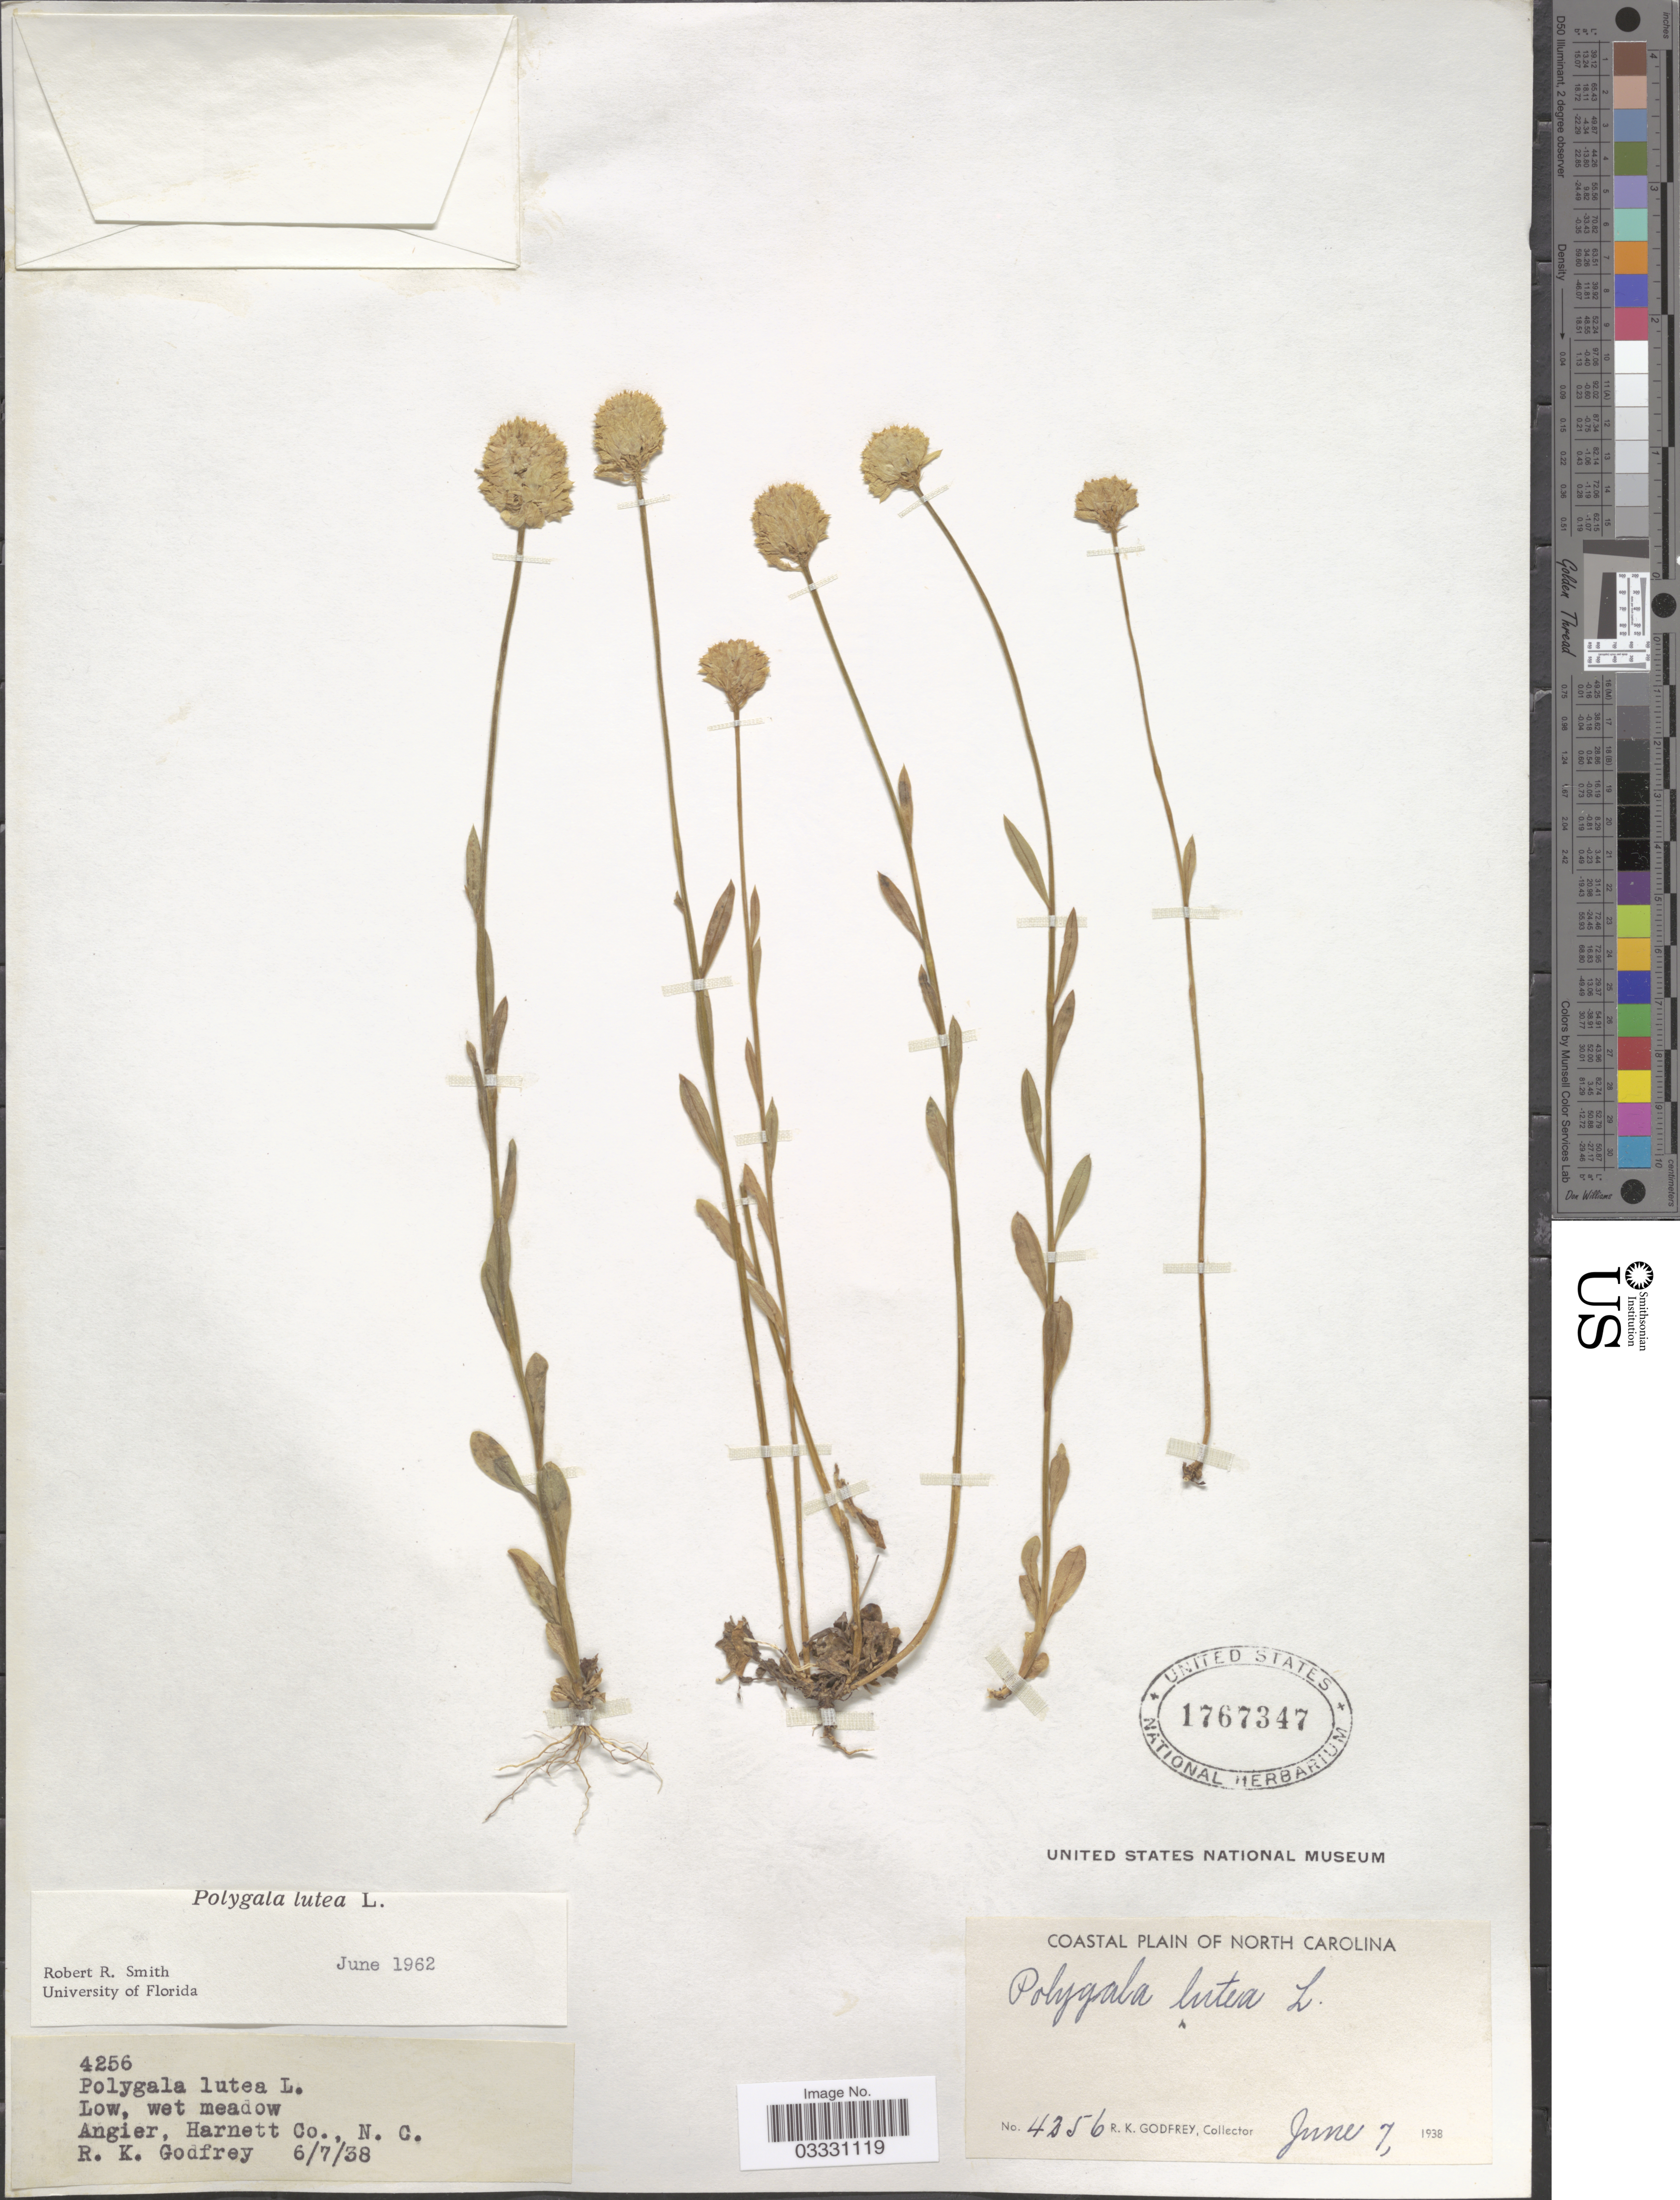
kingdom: Plantae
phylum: Tracheophyta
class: Magnoliopsida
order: Fabales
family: Polygalaceae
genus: Polygala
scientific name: Polygala lutea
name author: L.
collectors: R. K. Godfrey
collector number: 4256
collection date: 1938-06-07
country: United States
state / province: North Carolina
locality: Coastal plain of North Carolina. Angier, Harnett Co.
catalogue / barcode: US 1767347